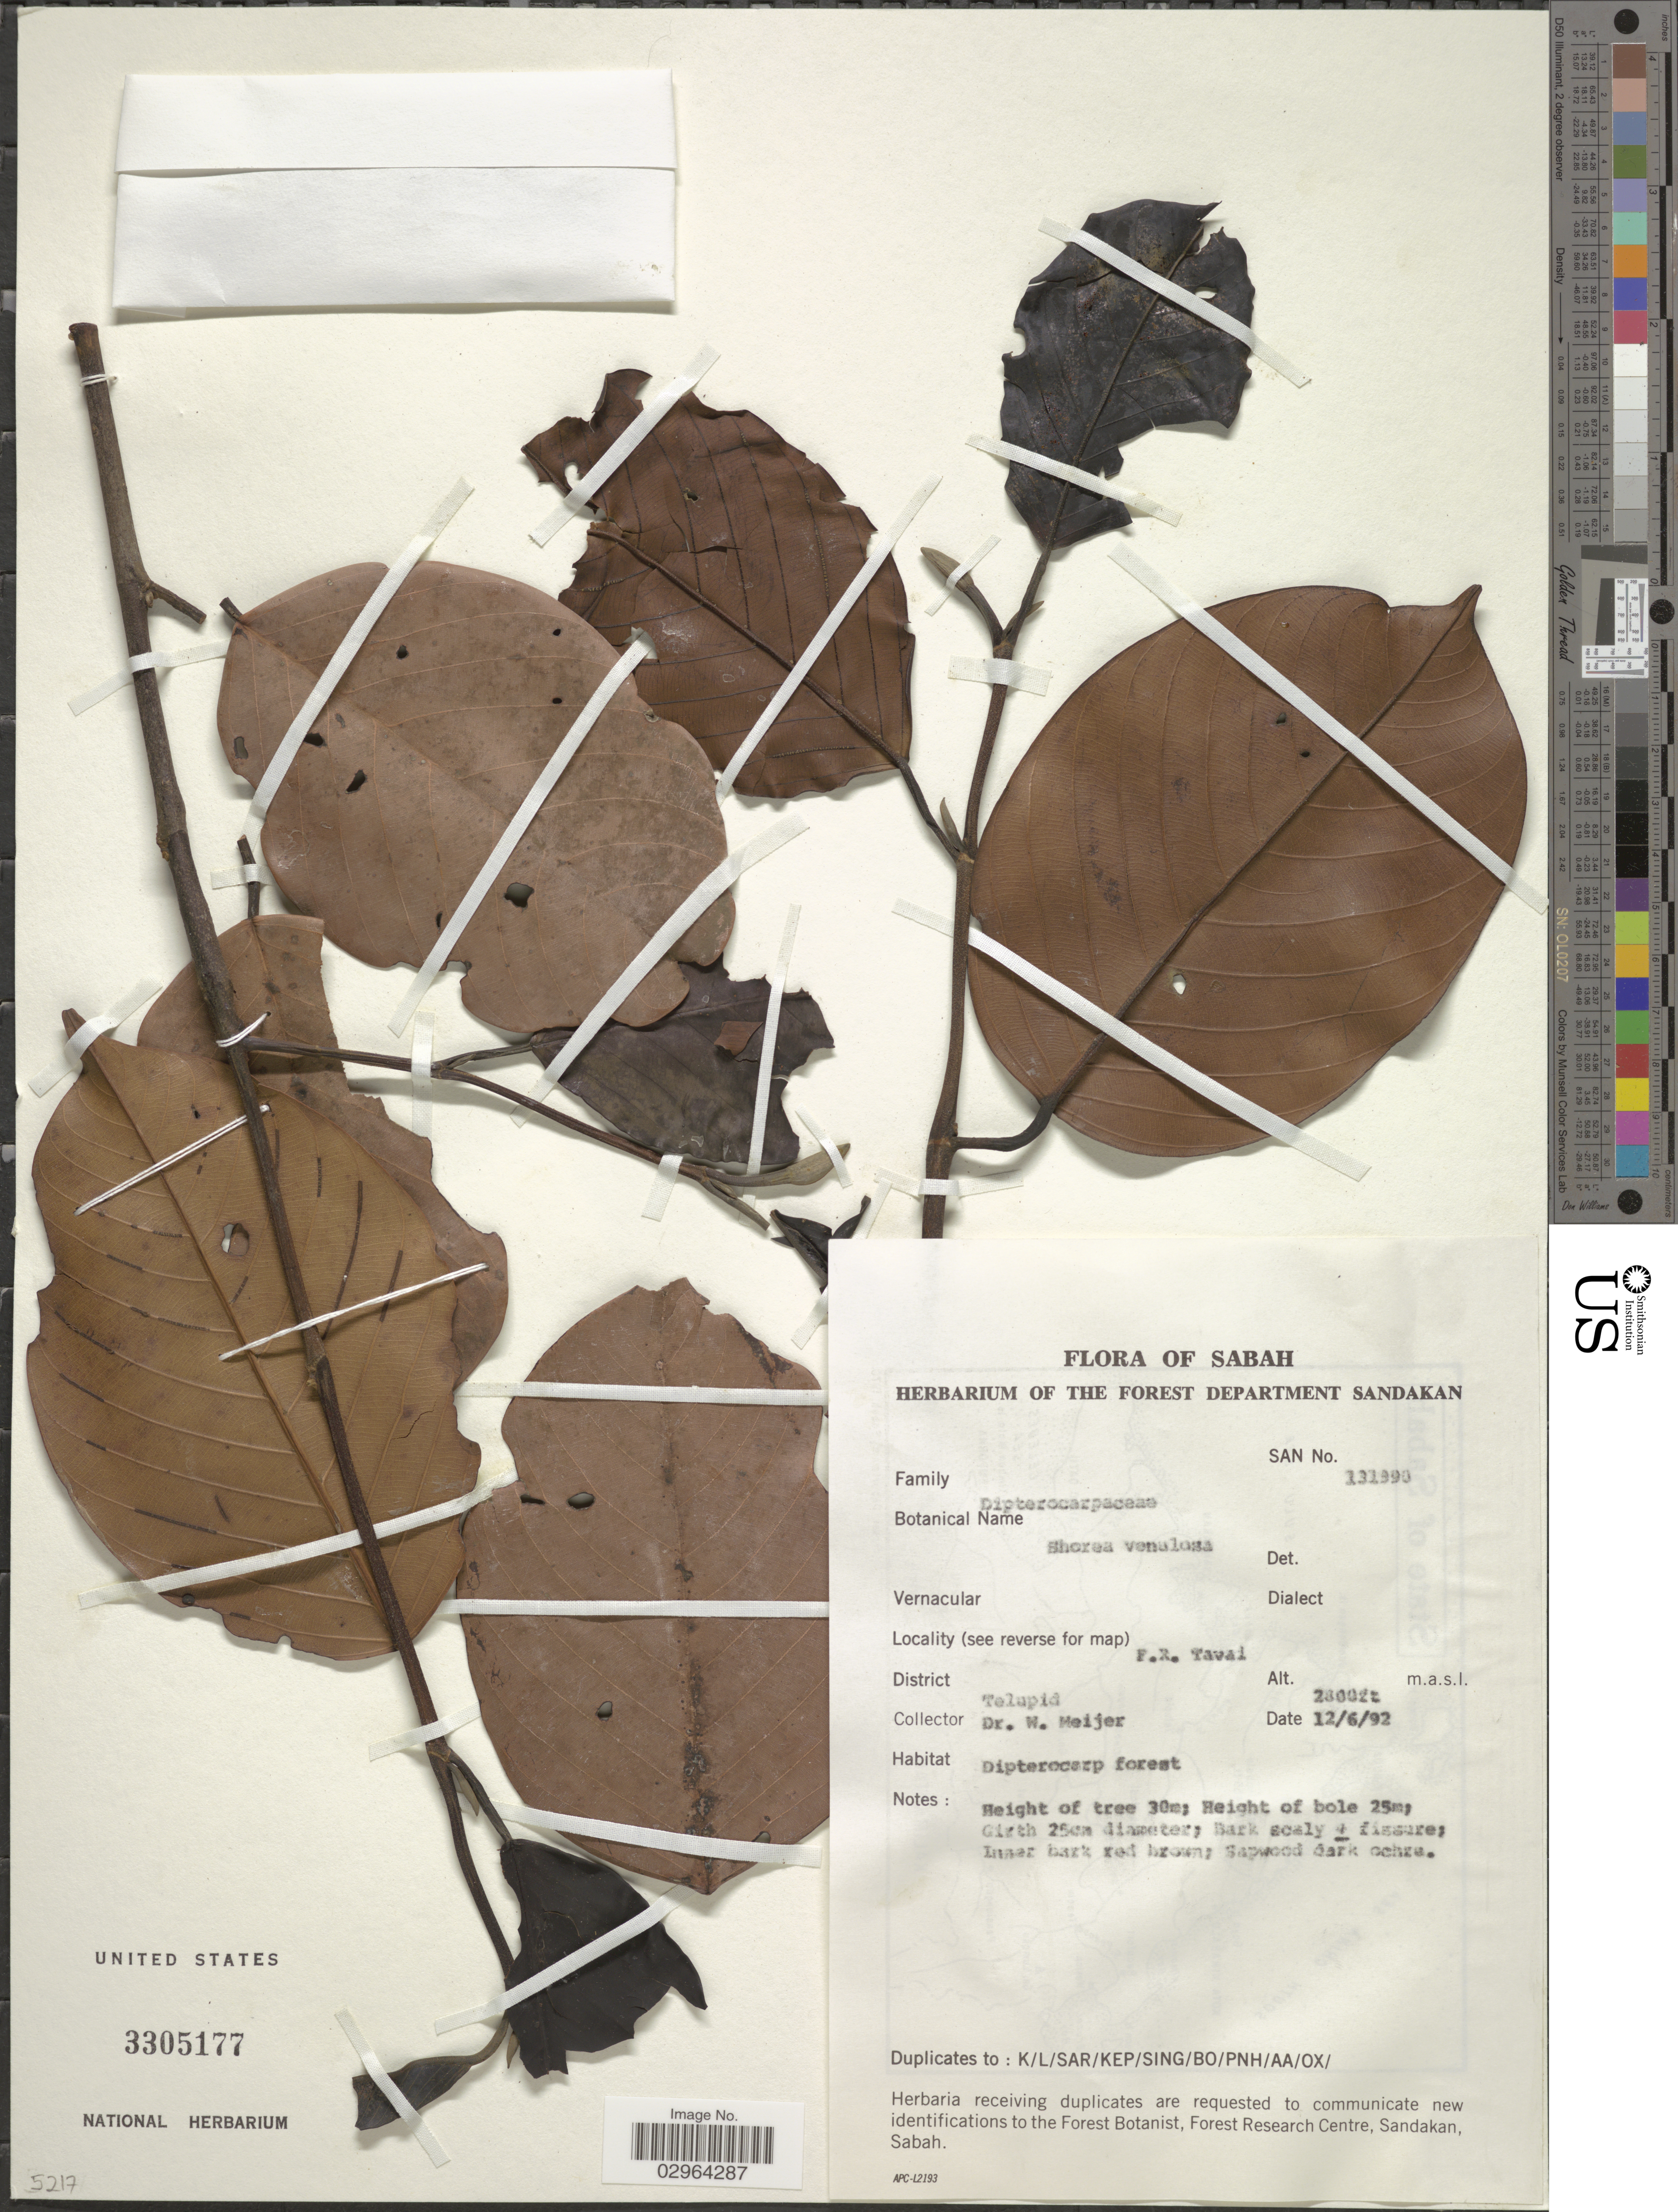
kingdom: Plantae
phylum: Tracheophyta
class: Magnoliopsida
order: Malvales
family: Dipterocarpaceae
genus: Rubroshorea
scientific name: Rubroshorea venulosa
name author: (G.H.S. Wood ex Meijer) P.S. Ashton & J. Heck.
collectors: W. Meijer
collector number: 131990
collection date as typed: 12/6/92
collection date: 1992-06-12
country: Malaysia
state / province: Sabah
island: Borneo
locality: F.R. Tavai. District Telupid.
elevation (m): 853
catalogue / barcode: US 3305177